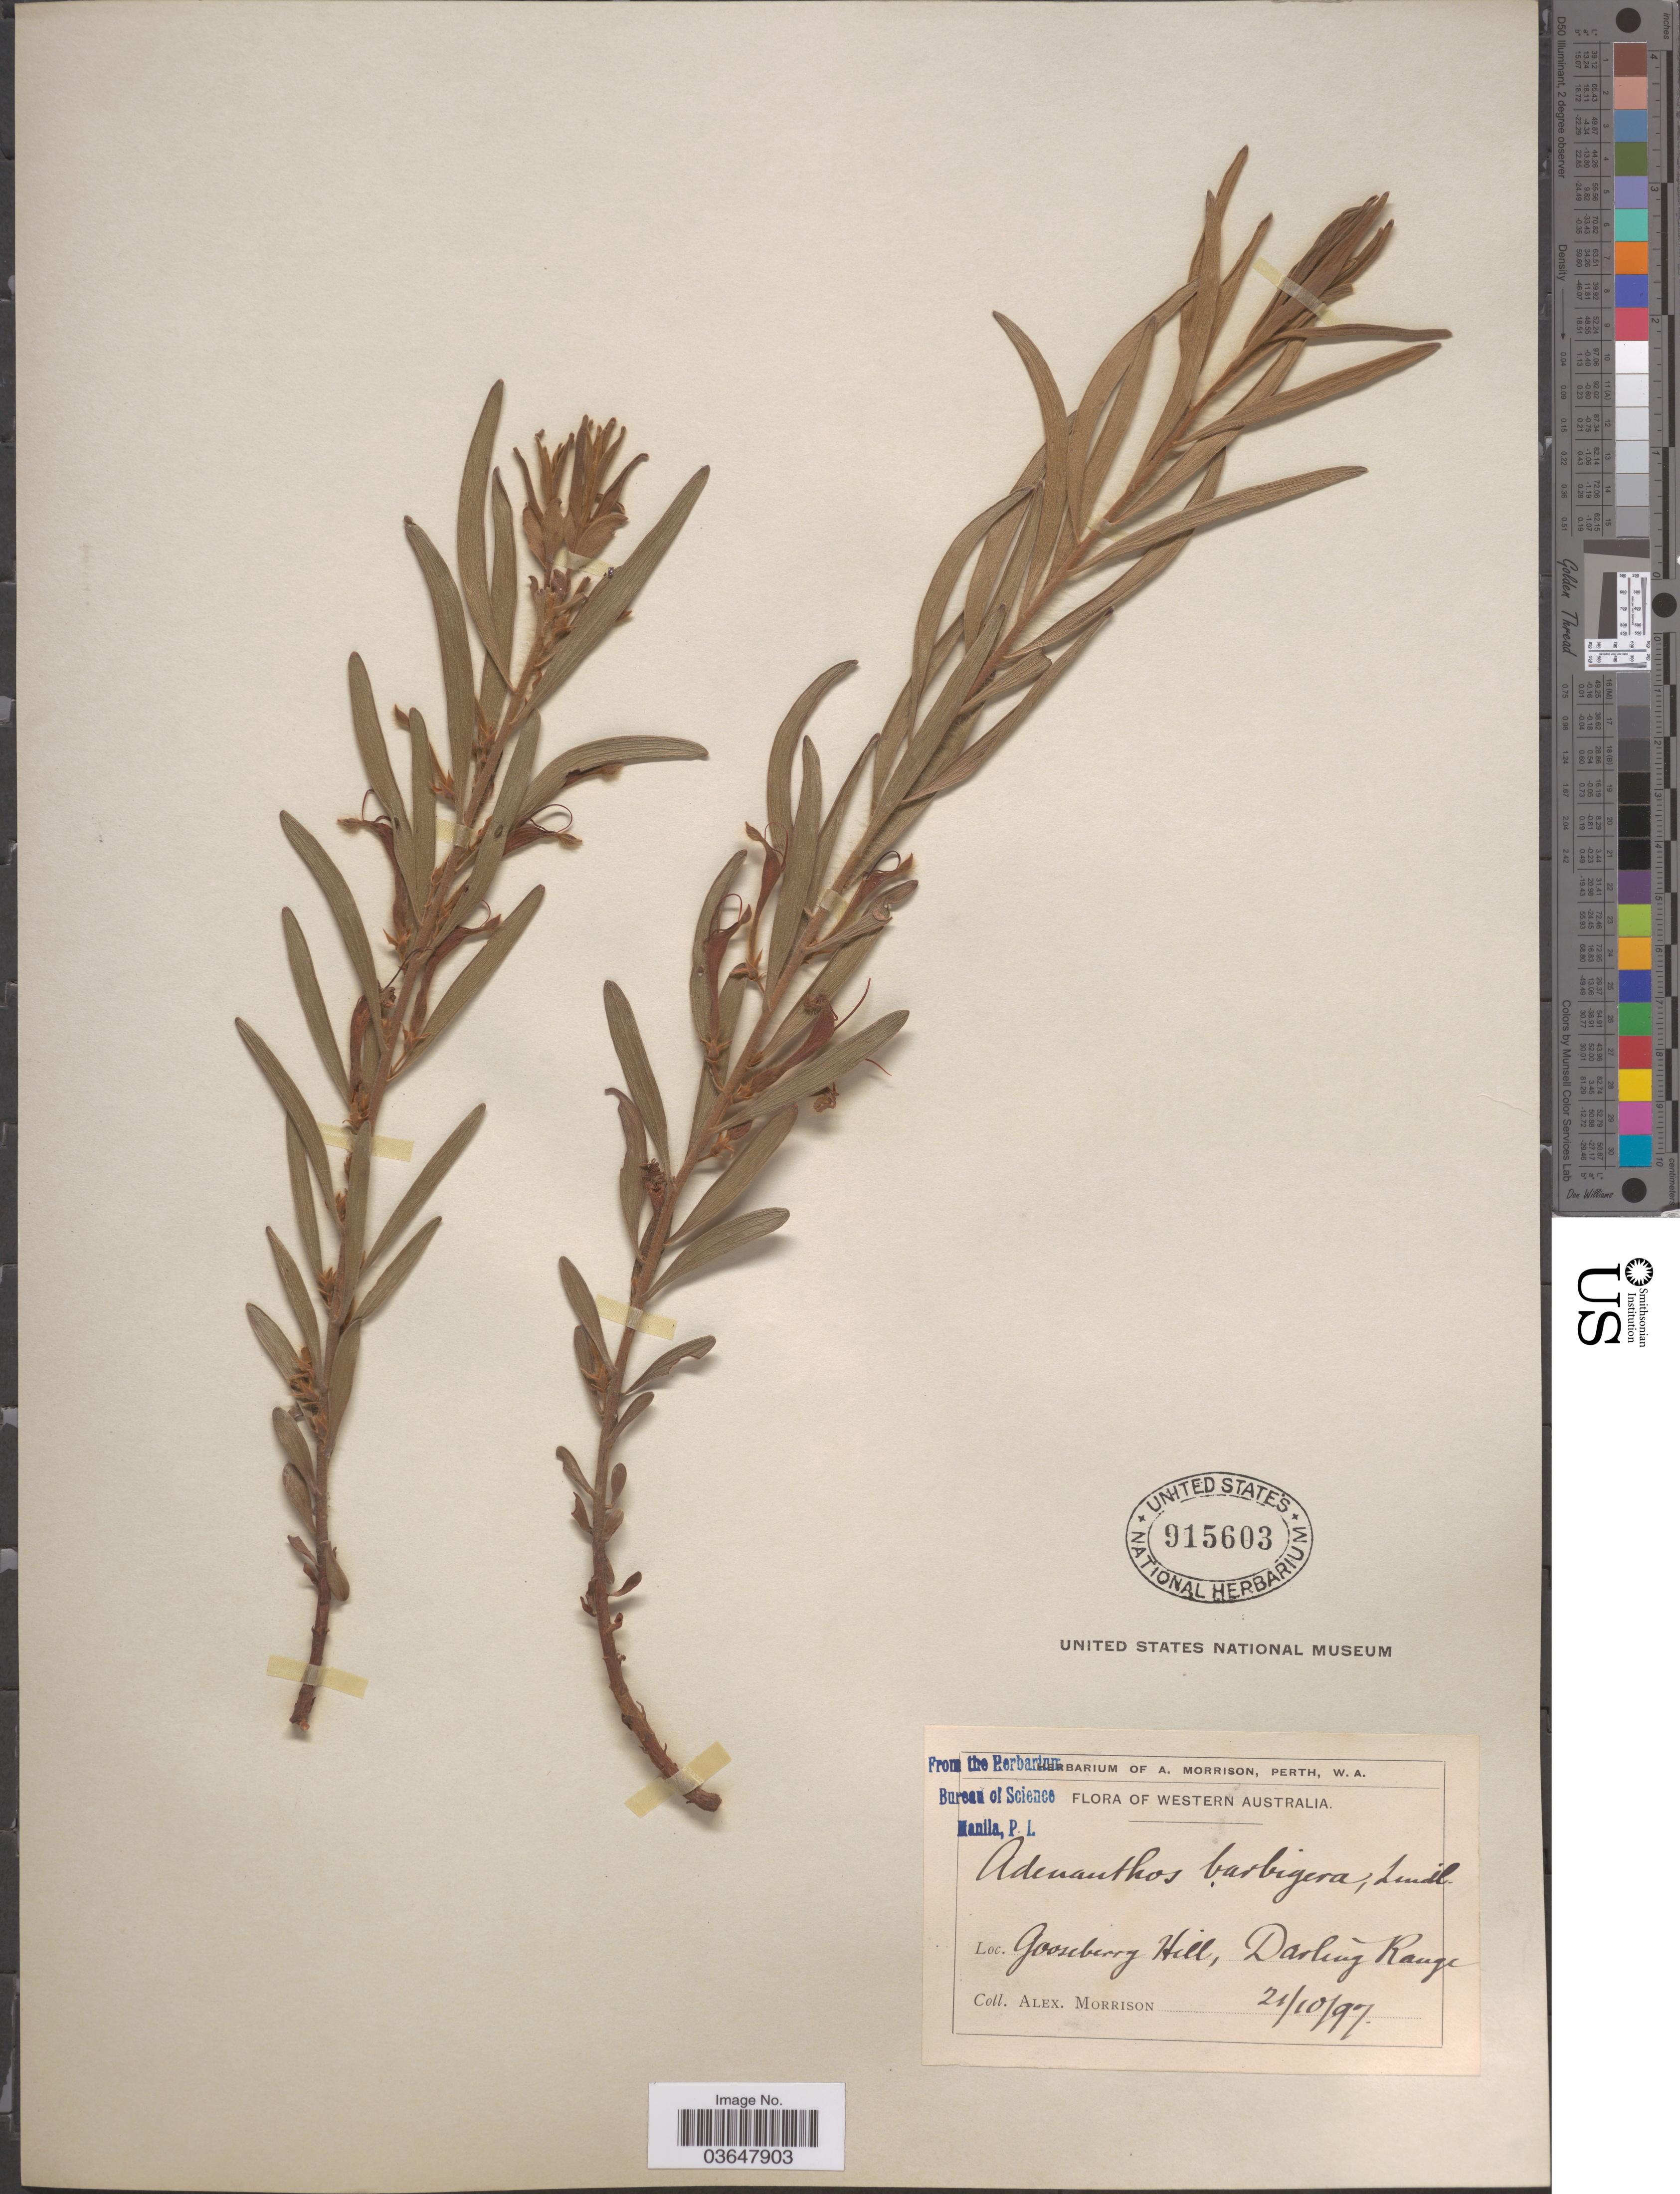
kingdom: Plantae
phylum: Tracheophyta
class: Magnoliopsida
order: Proteales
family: Proteaceae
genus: Adenanthos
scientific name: Adenanthos barbiger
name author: Lindl.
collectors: A. Morrison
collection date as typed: Transcribed d/m/y: 21/10/97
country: Australia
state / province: Western Australia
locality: Gooseberry Hill, Darling Range.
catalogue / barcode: US 915603